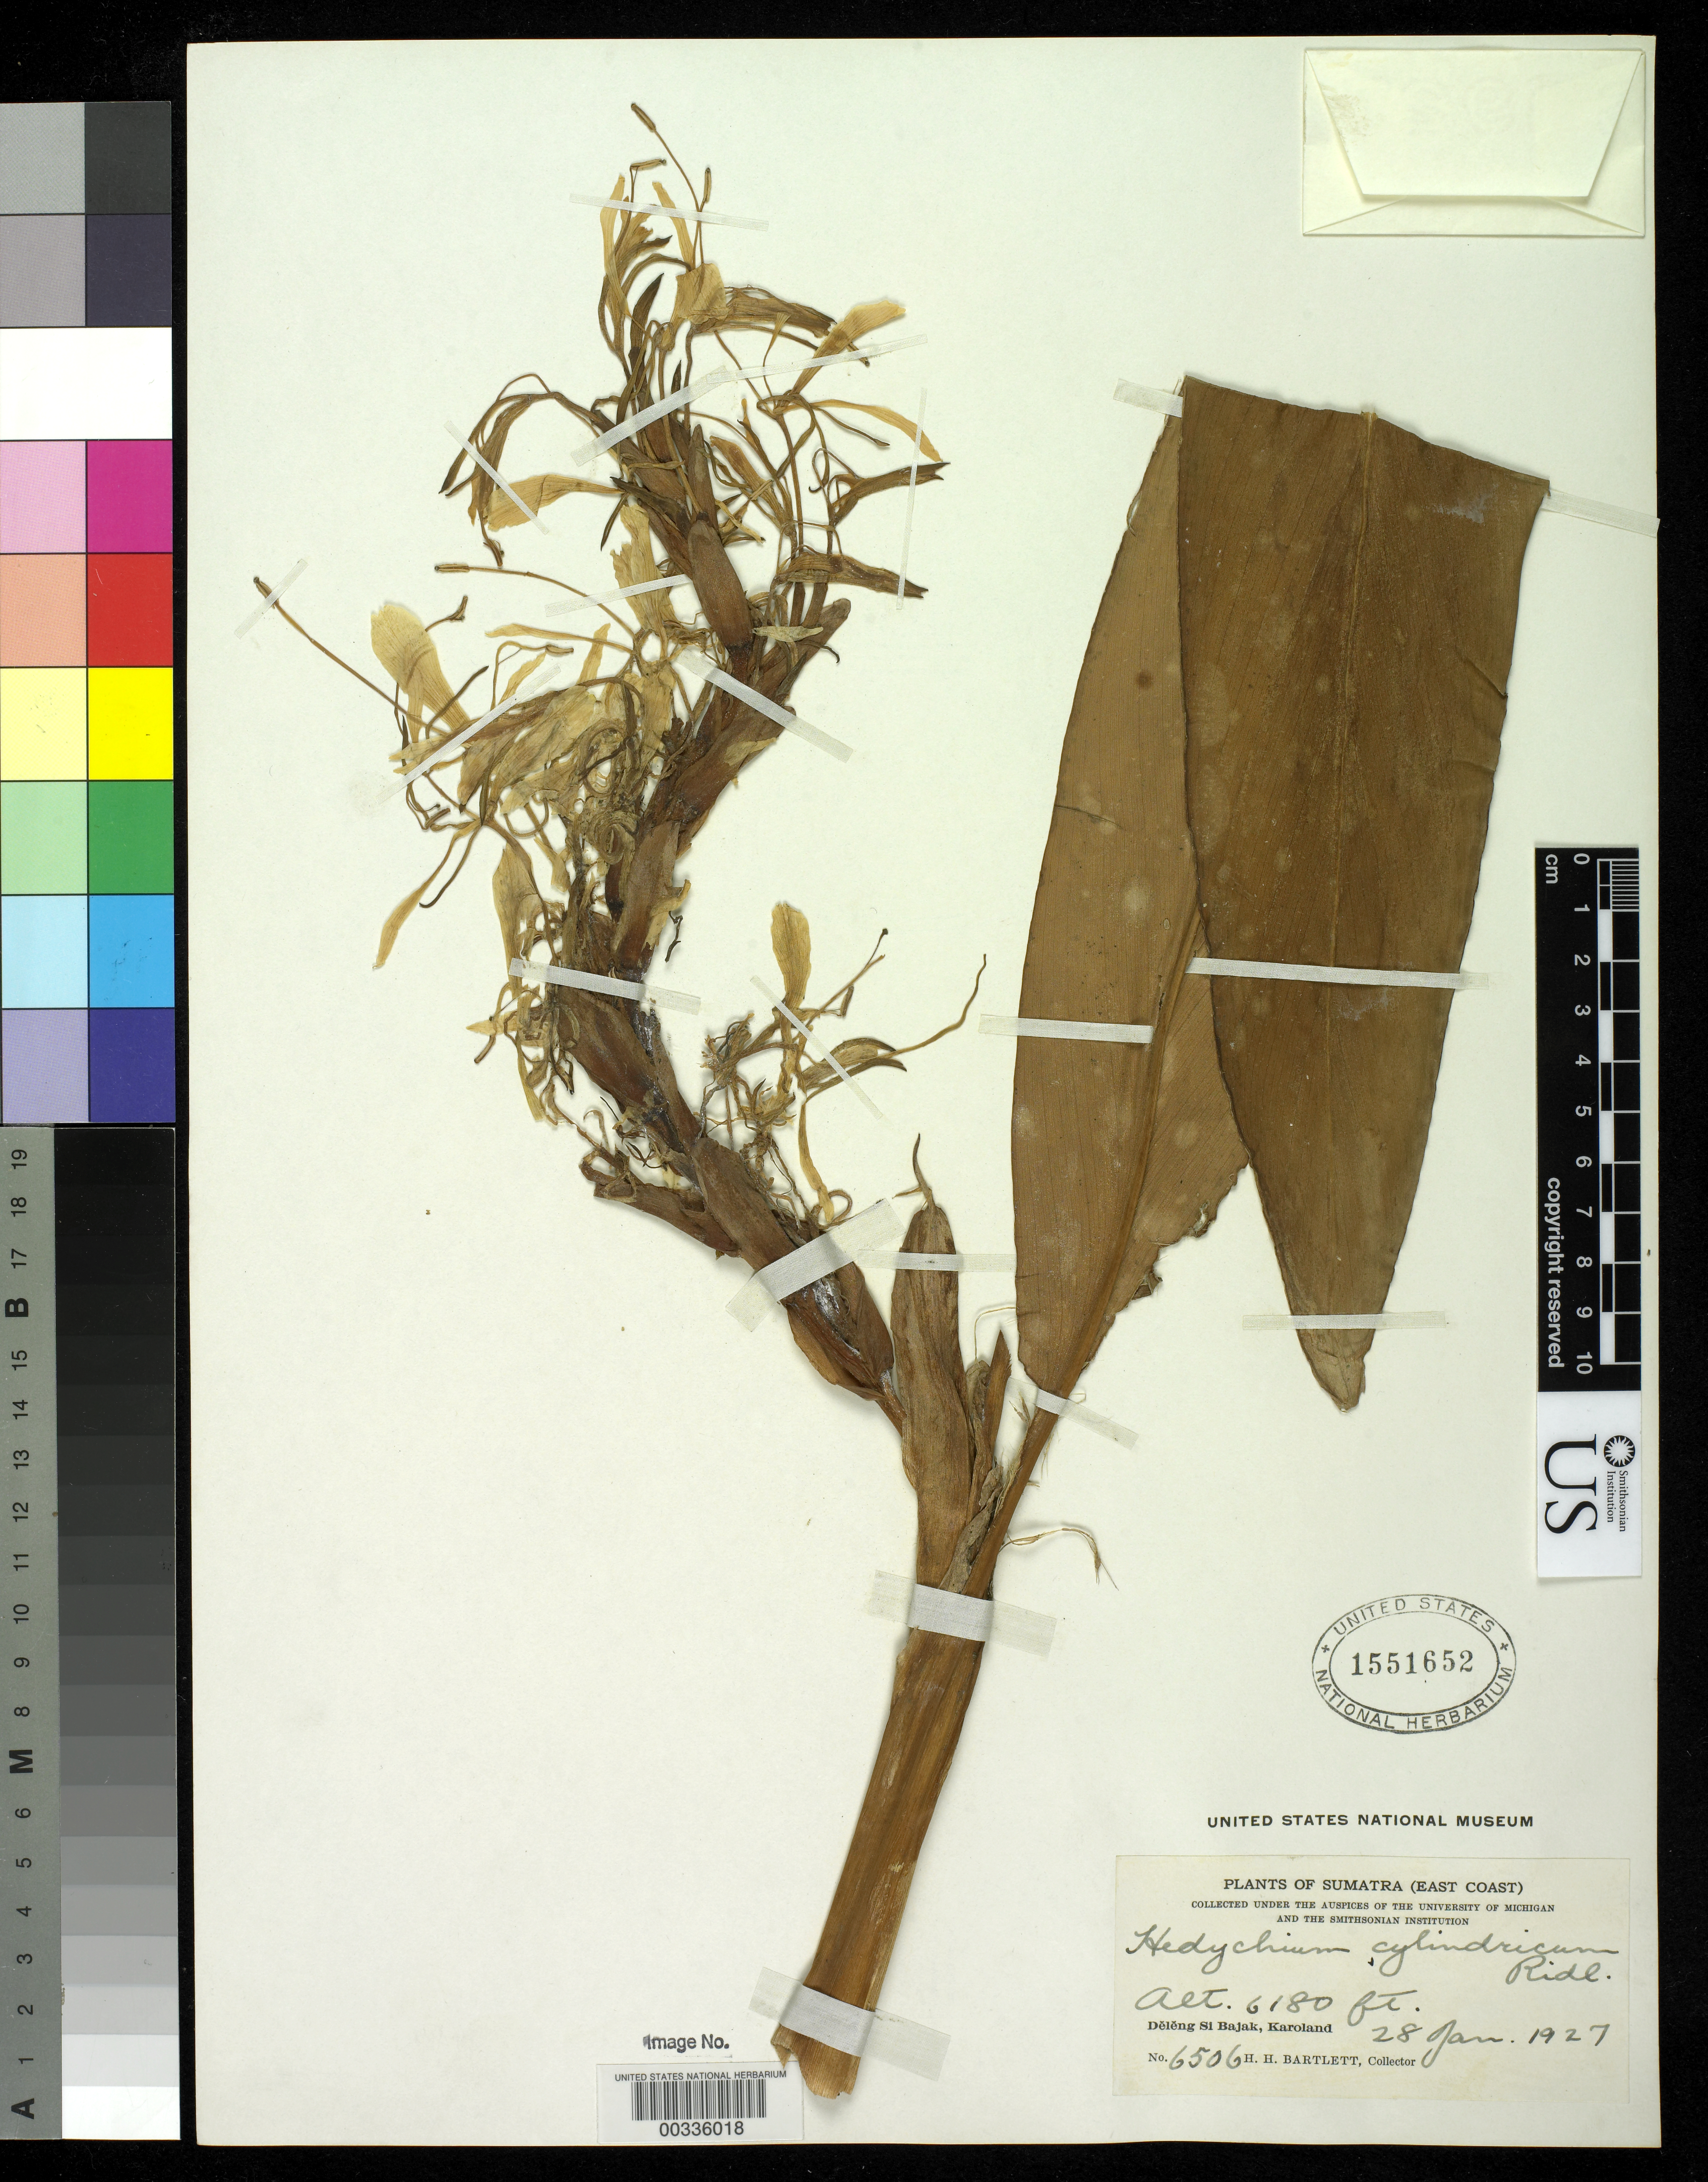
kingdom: Plantae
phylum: Tracheophyta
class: Liliopsida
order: Zingiberales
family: Zingiberaceae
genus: Hedychium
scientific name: Hedychium cylindricum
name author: Ridl.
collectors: H. H. Bartlett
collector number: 6506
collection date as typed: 28 Jan 1927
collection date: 1927-01-28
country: Indonesia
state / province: Sumatra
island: Sumatra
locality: Deleng si Bajak, Karoland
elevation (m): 1884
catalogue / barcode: US 1551652